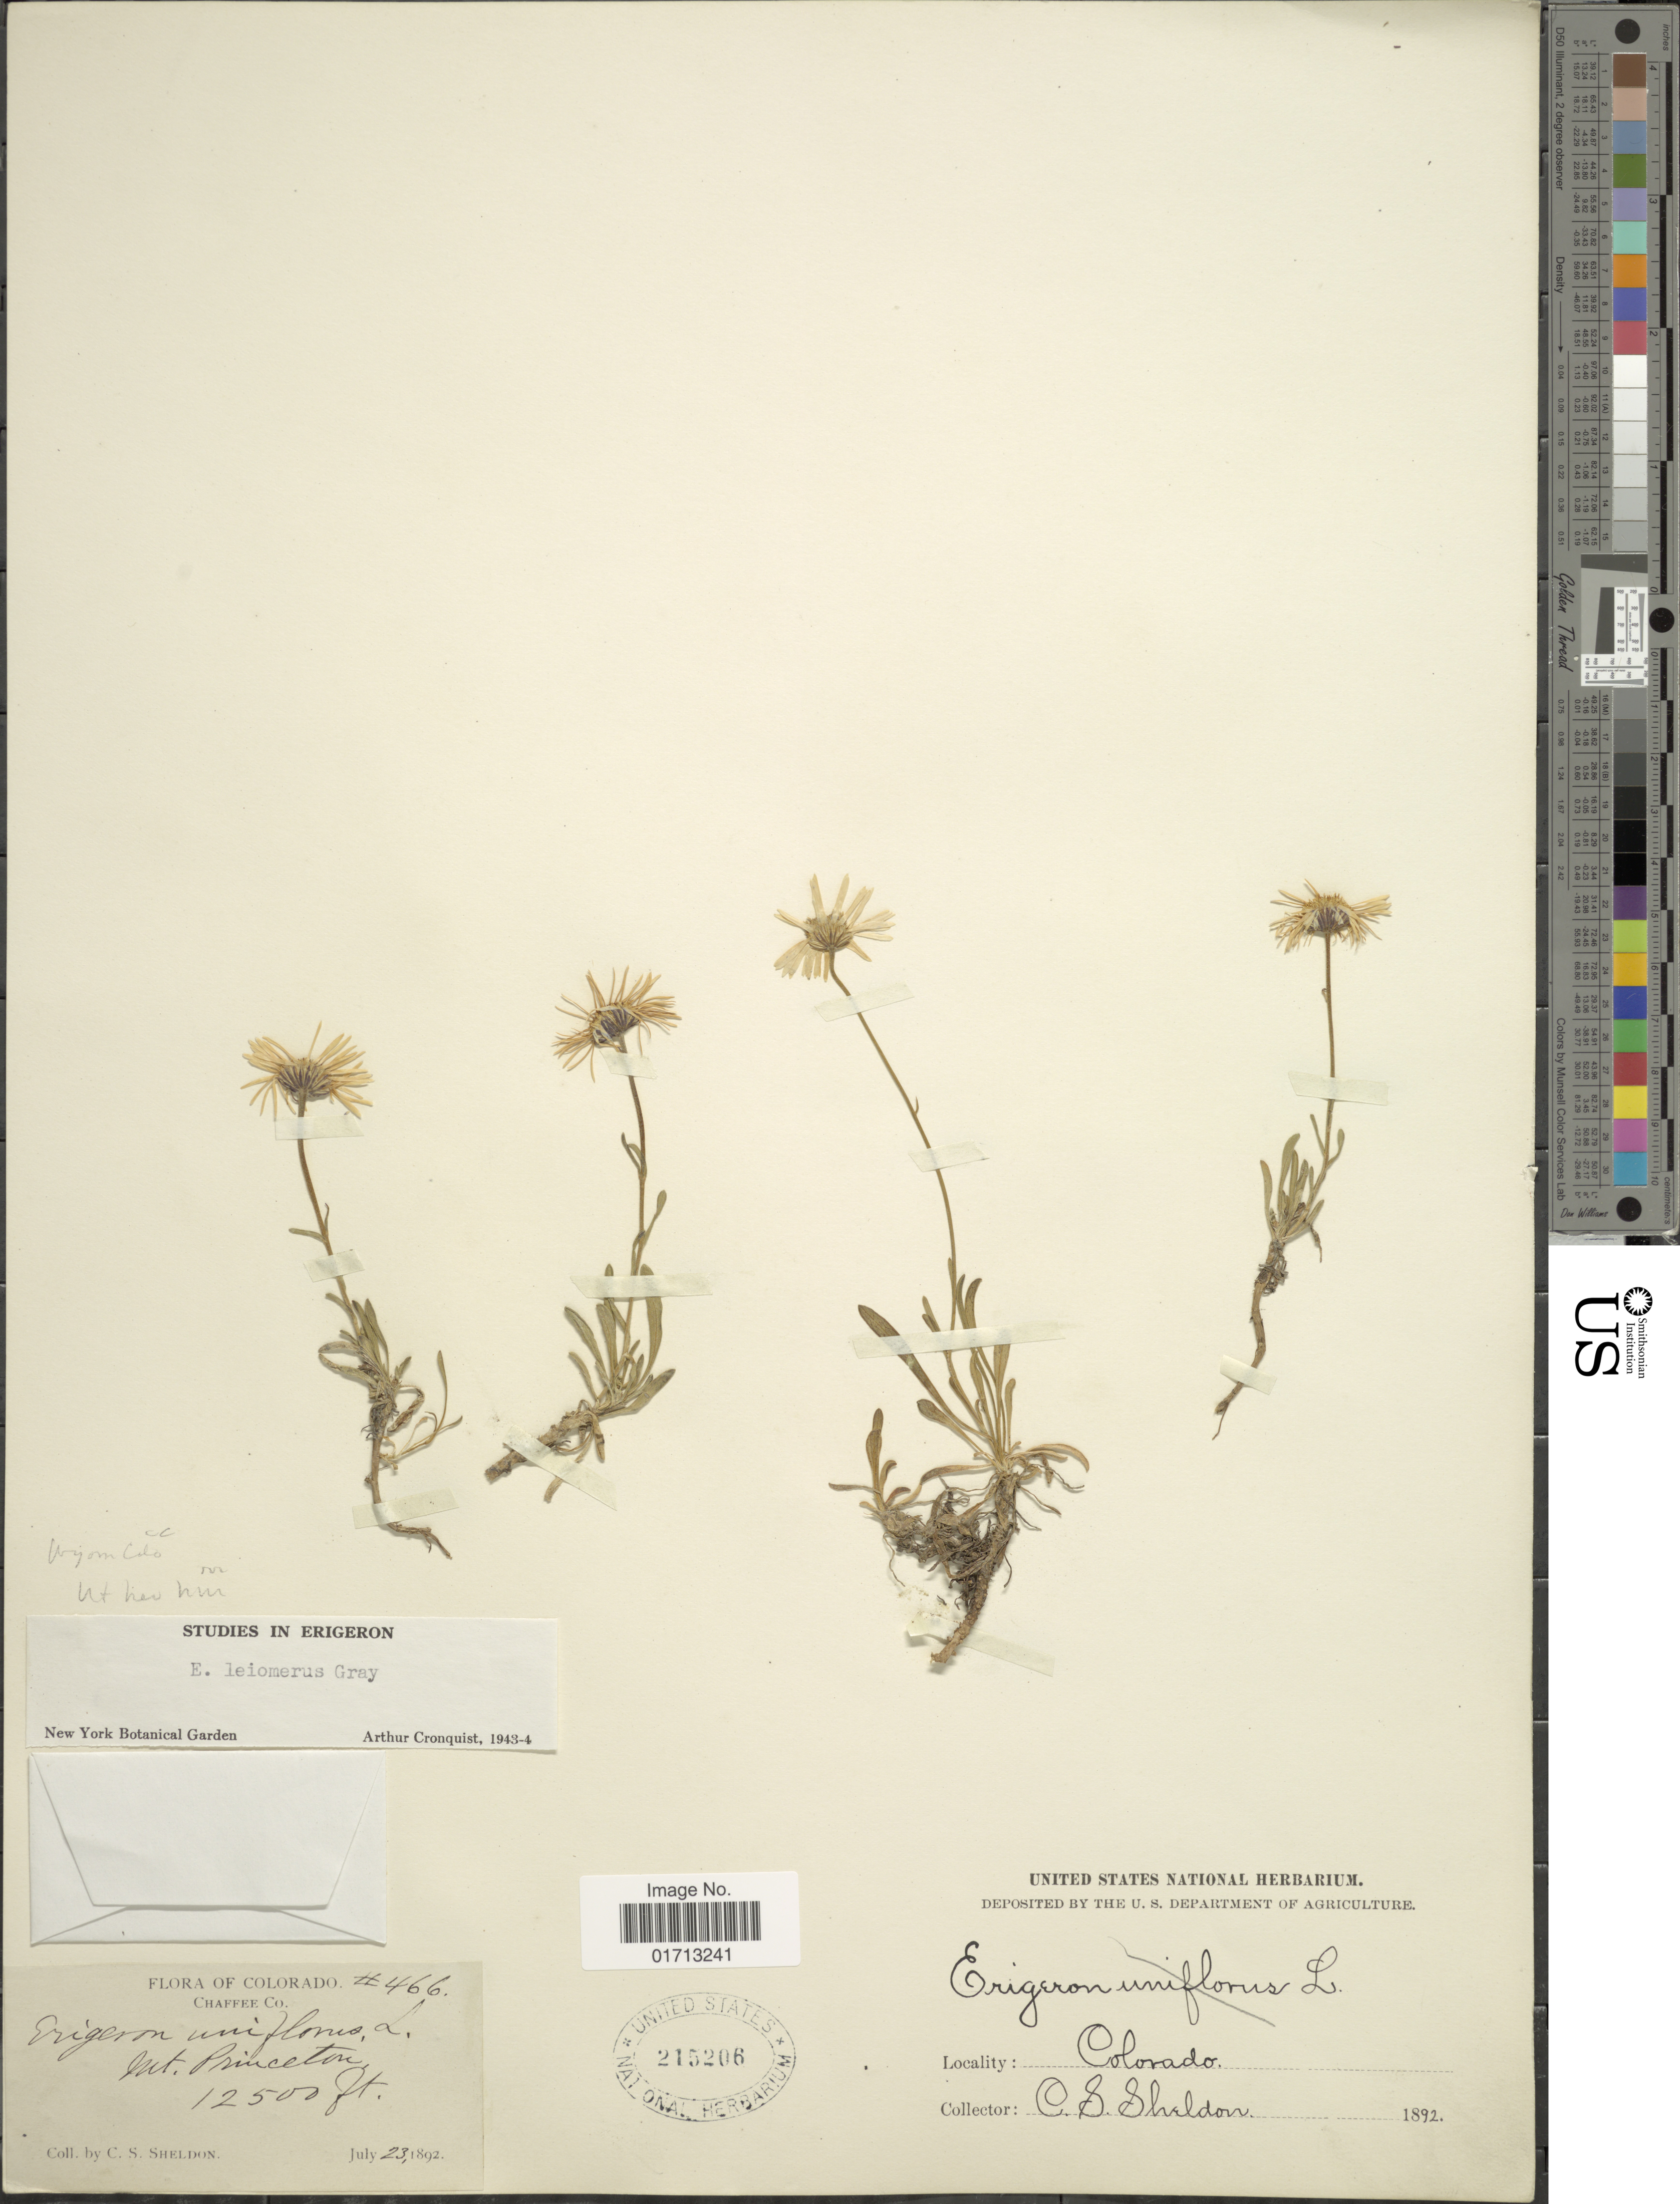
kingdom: Plantae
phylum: Tracheophyta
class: Magnoliopsida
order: Asterales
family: Asteraceae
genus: Erigeron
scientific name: Erigeron leiomerus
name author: A. Gray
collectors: C. S. Sheldon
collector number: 466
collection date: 1892-07-23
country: United States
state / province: Colorado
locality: Chaffee Co. Mt. Princeton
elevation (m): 3810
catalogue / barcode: US 215206